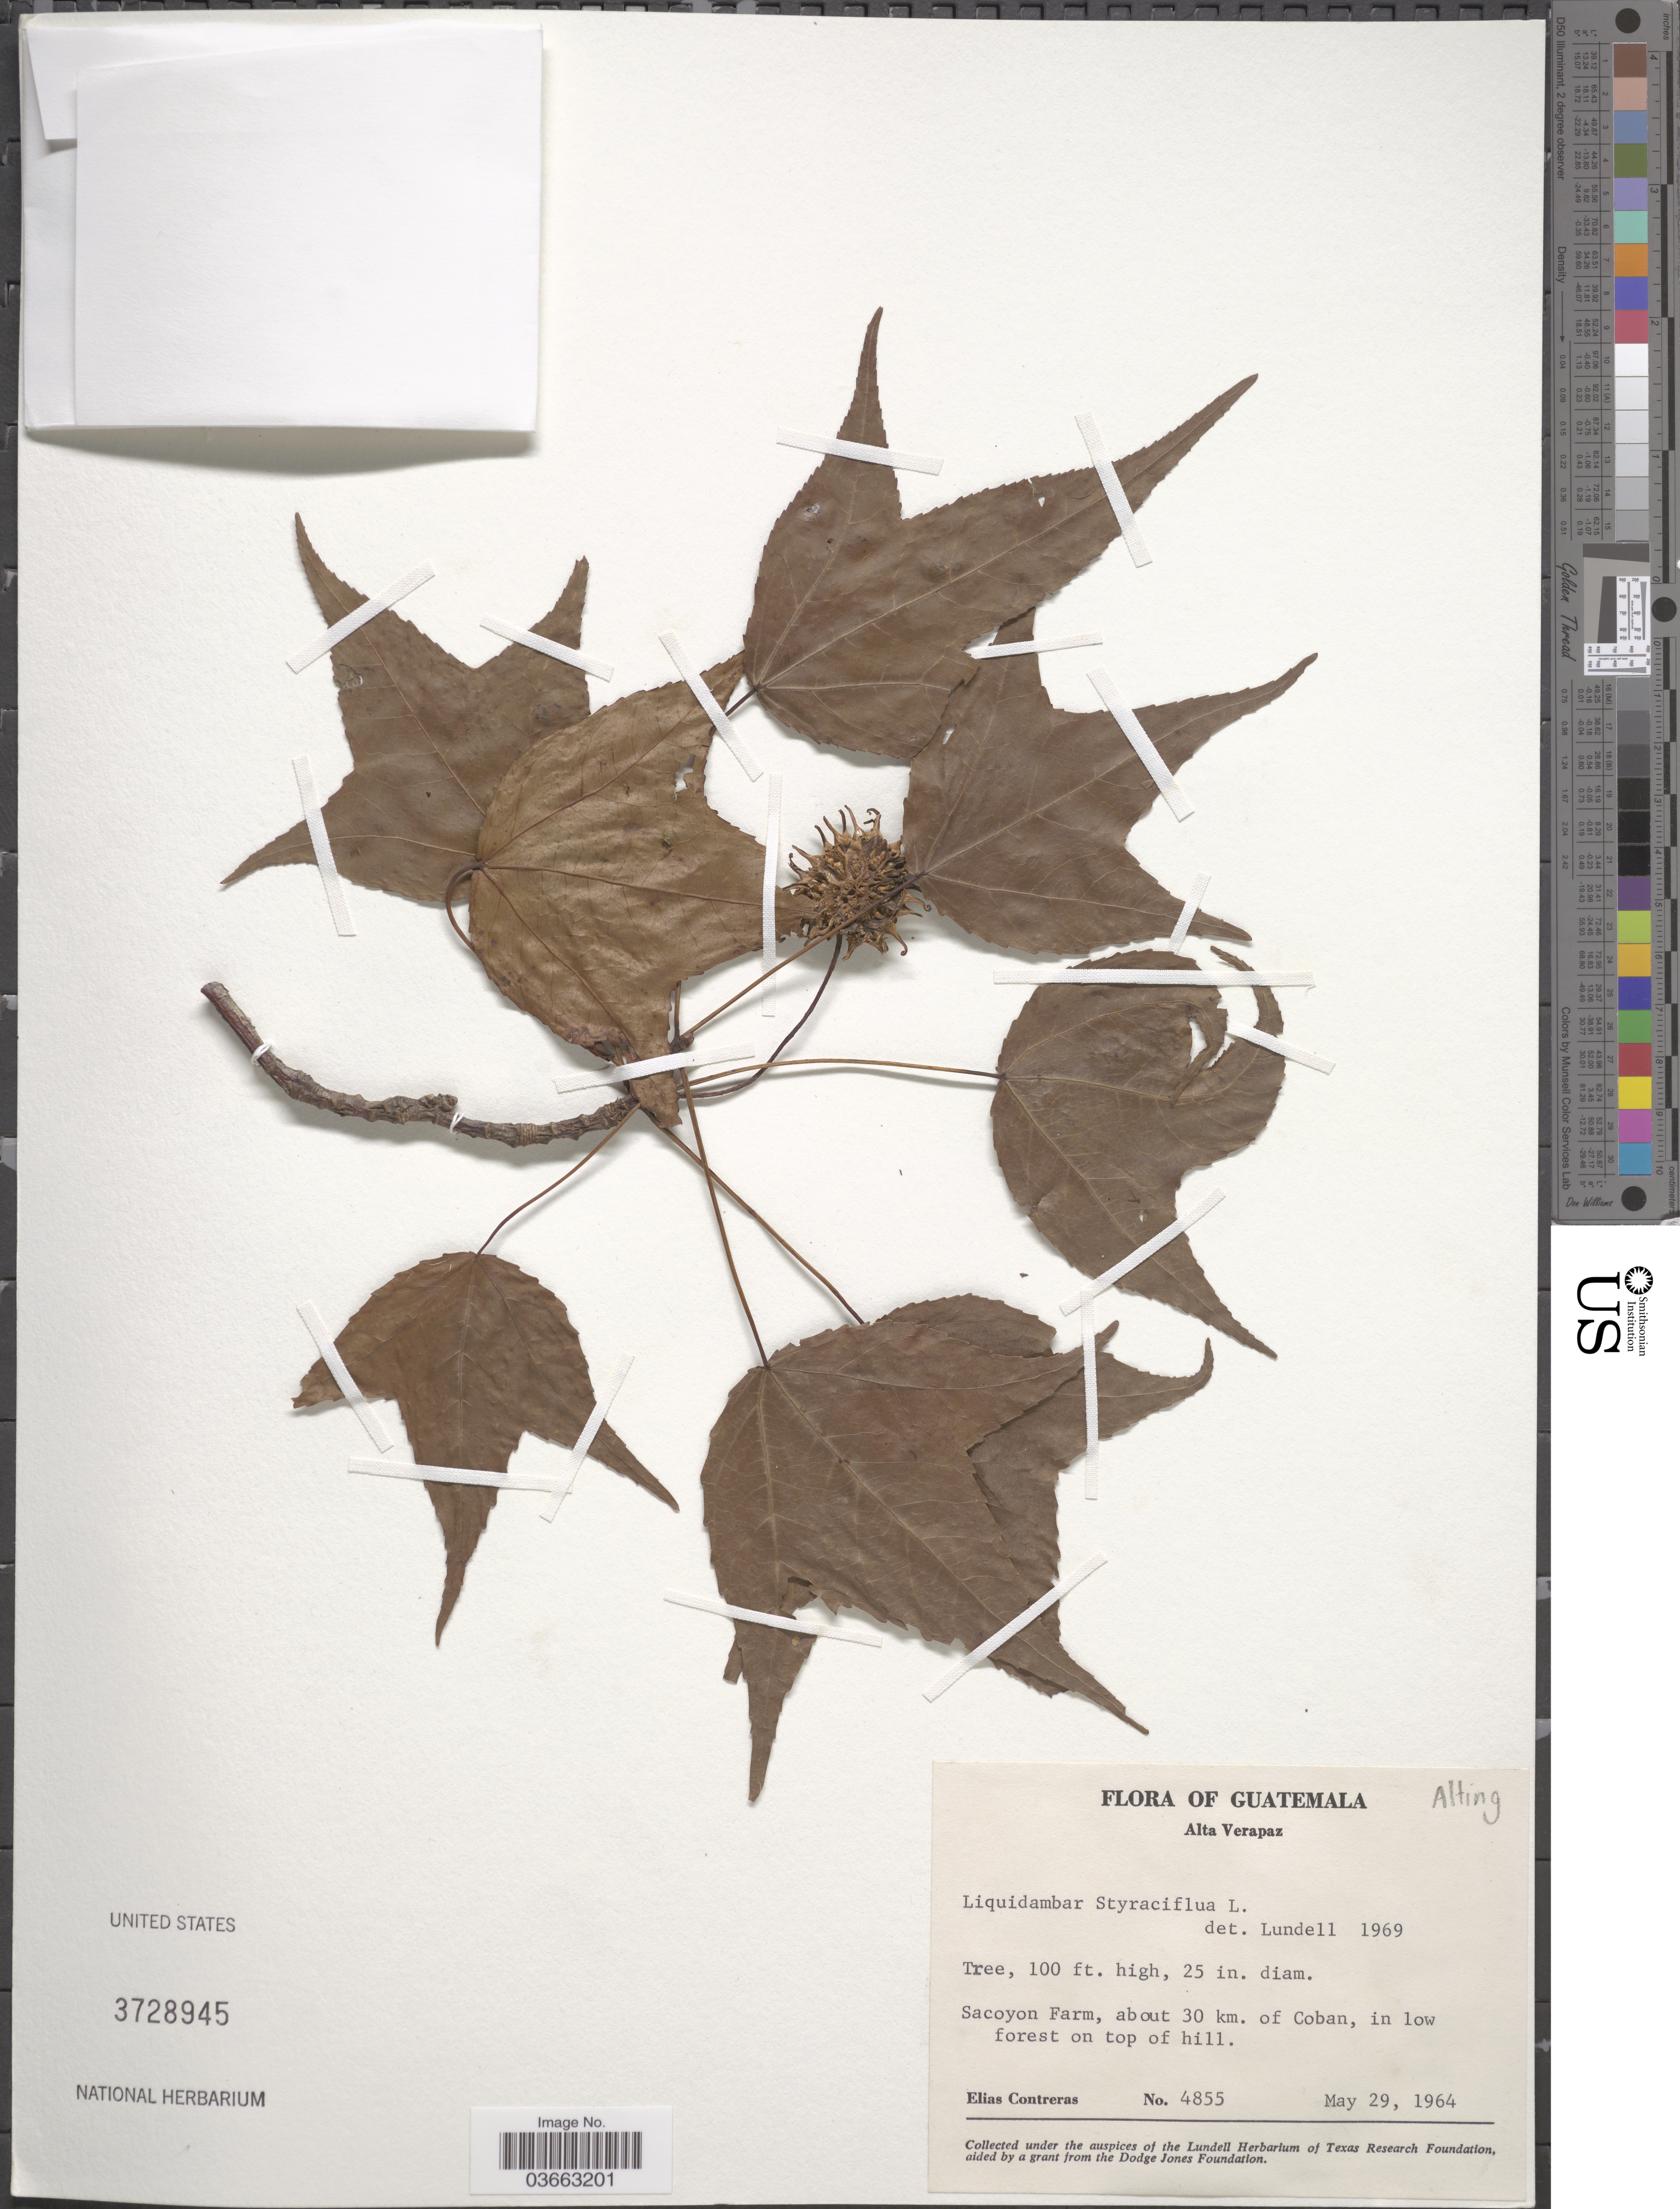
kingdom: Plantae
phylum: Tracheophyta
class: Magnoliopsida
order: Saxifragales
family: Altingiaceae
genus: Liquidambar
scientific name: Liquidambar styraciflua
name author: L.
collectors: E. Contreras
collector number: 4855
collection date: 1964-05-29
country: Guatemala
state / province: Alta Verapaz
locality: Sacoyon Farm, about 30 km. of Coban.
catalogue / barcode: US 3728945